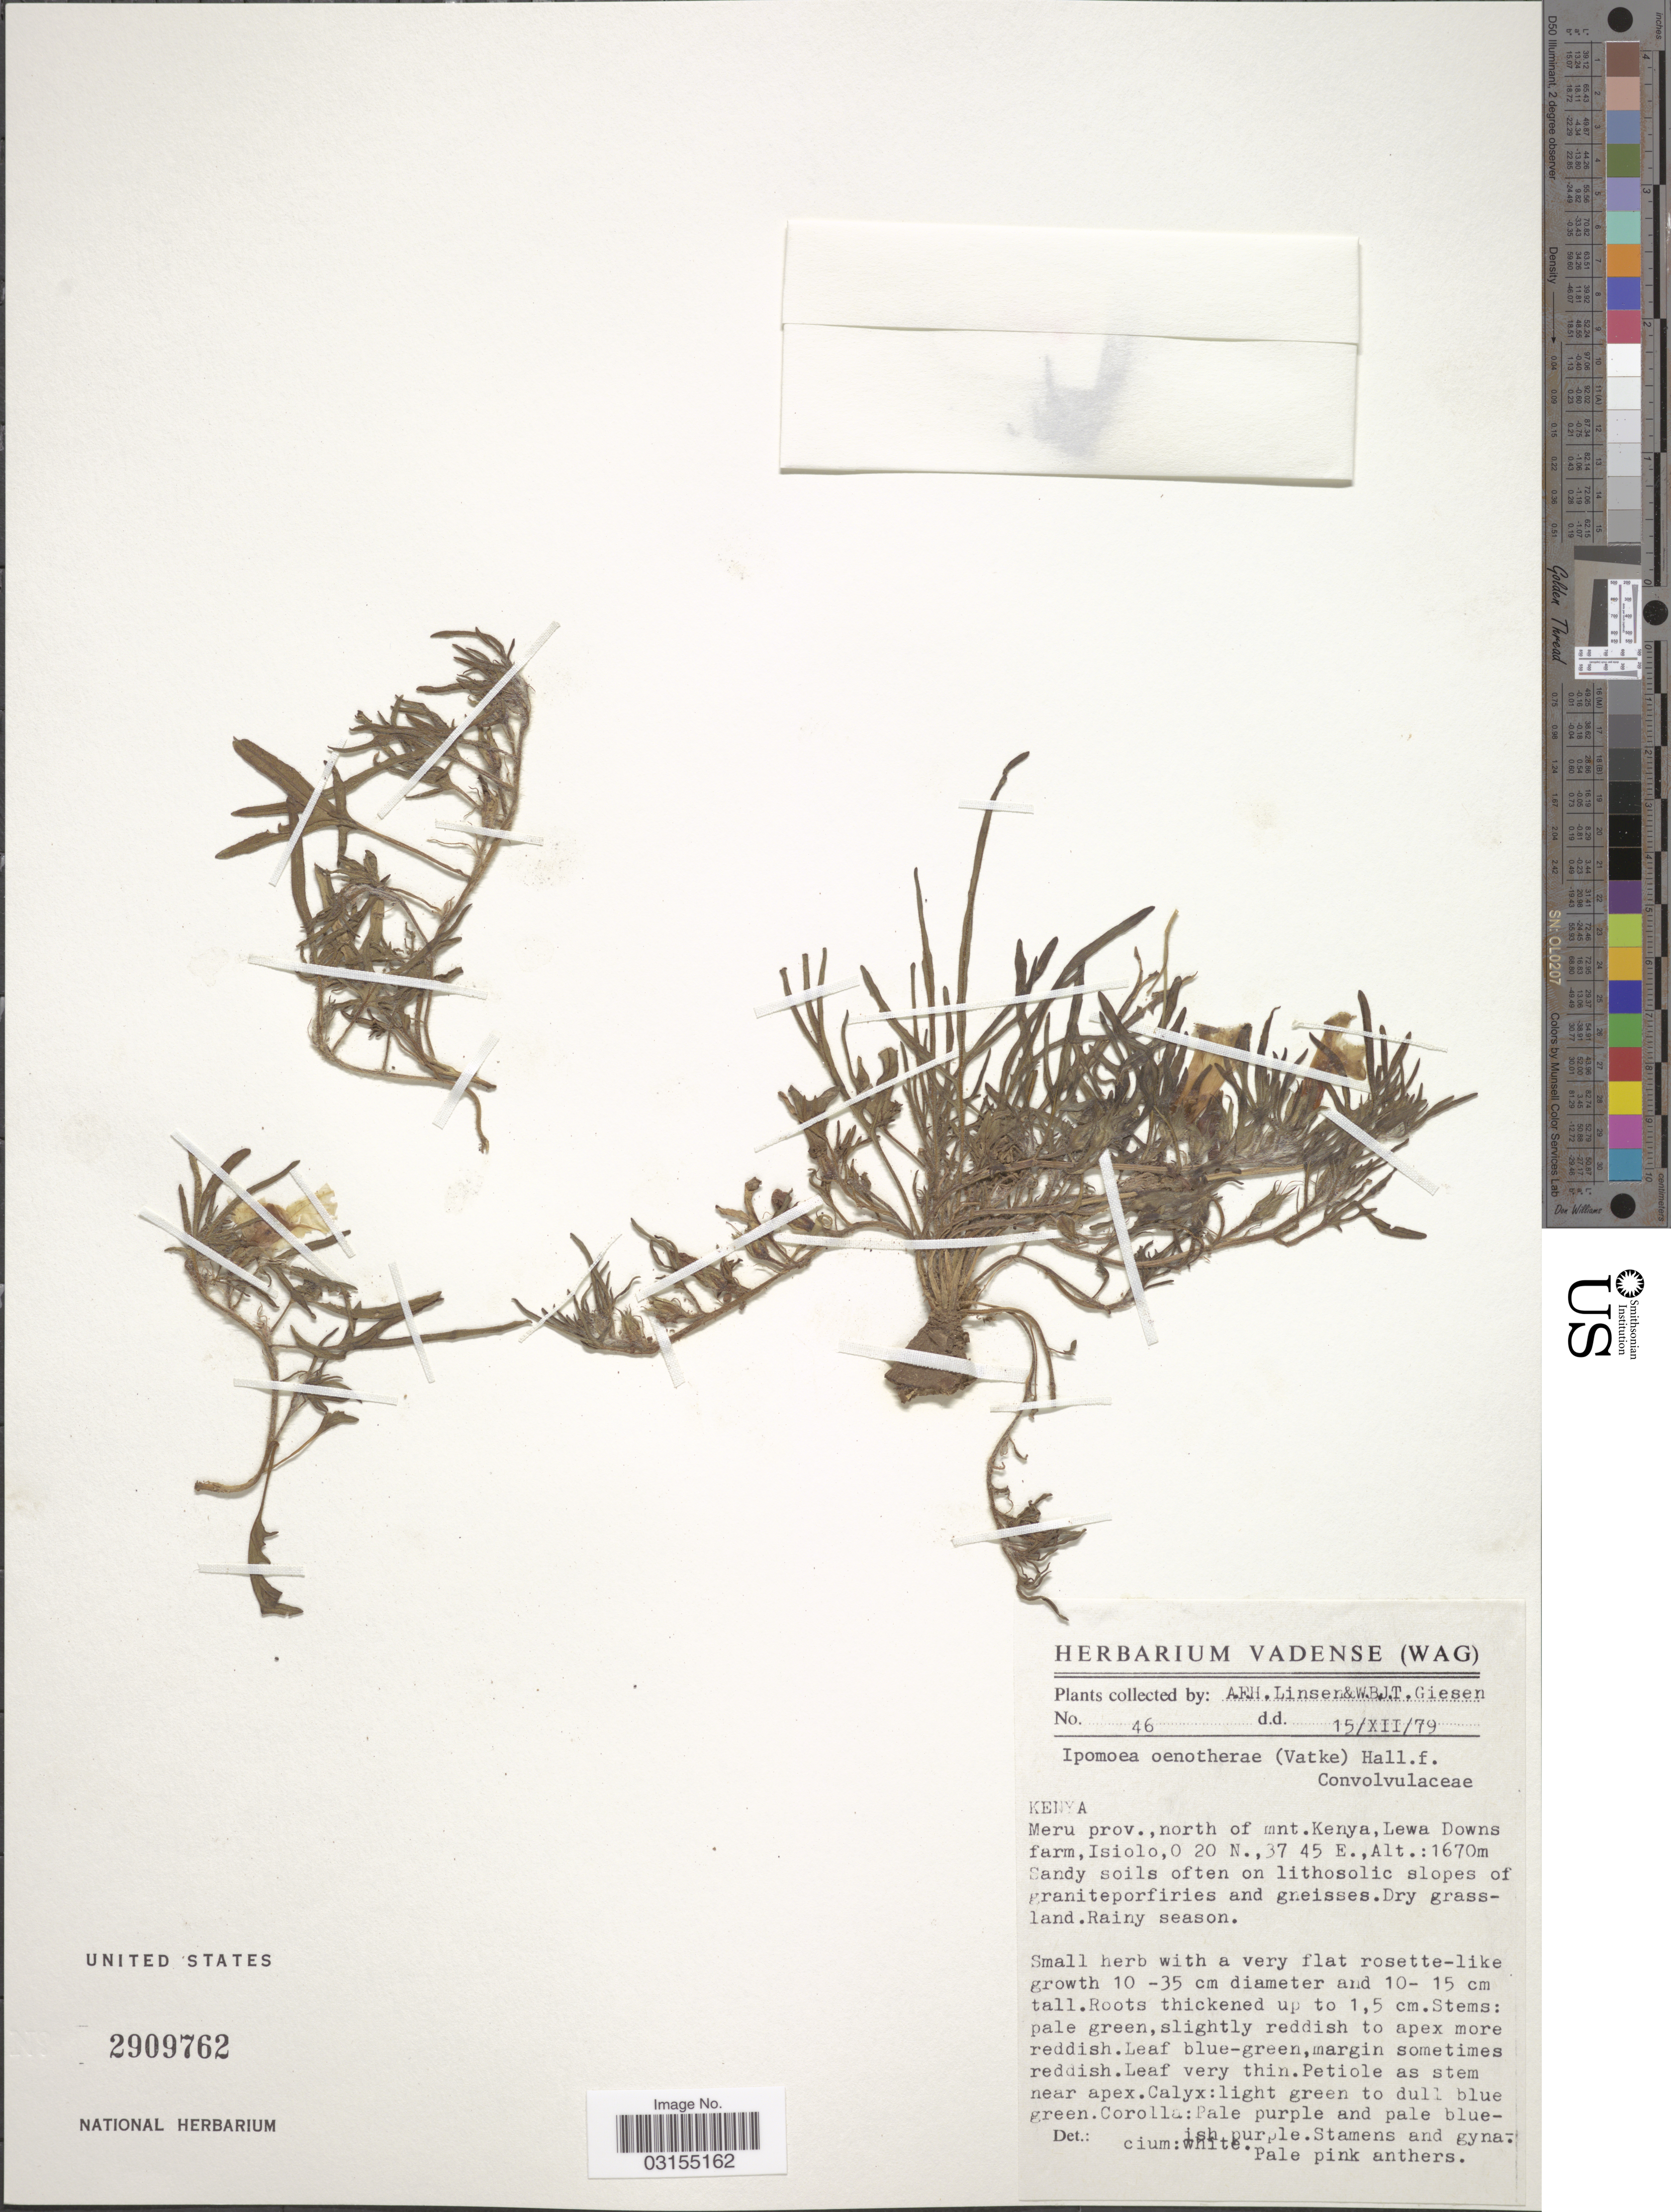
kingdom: Plantae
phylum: Tracheophyta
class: Magnoliopsida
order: Solanales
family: Convolvulaceae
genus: Ipomoea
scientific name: Ipomoea oenotherae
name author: Hallier f.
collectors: A. Linsen & W. Giesen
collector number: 46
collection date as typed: Transcribed d/m/y: 15/12/79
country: Kenya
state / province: Meru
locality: North of mnt. Kenya, Lewa Downs farm, Isiolo.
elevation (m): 1670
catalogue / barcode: US 2909762